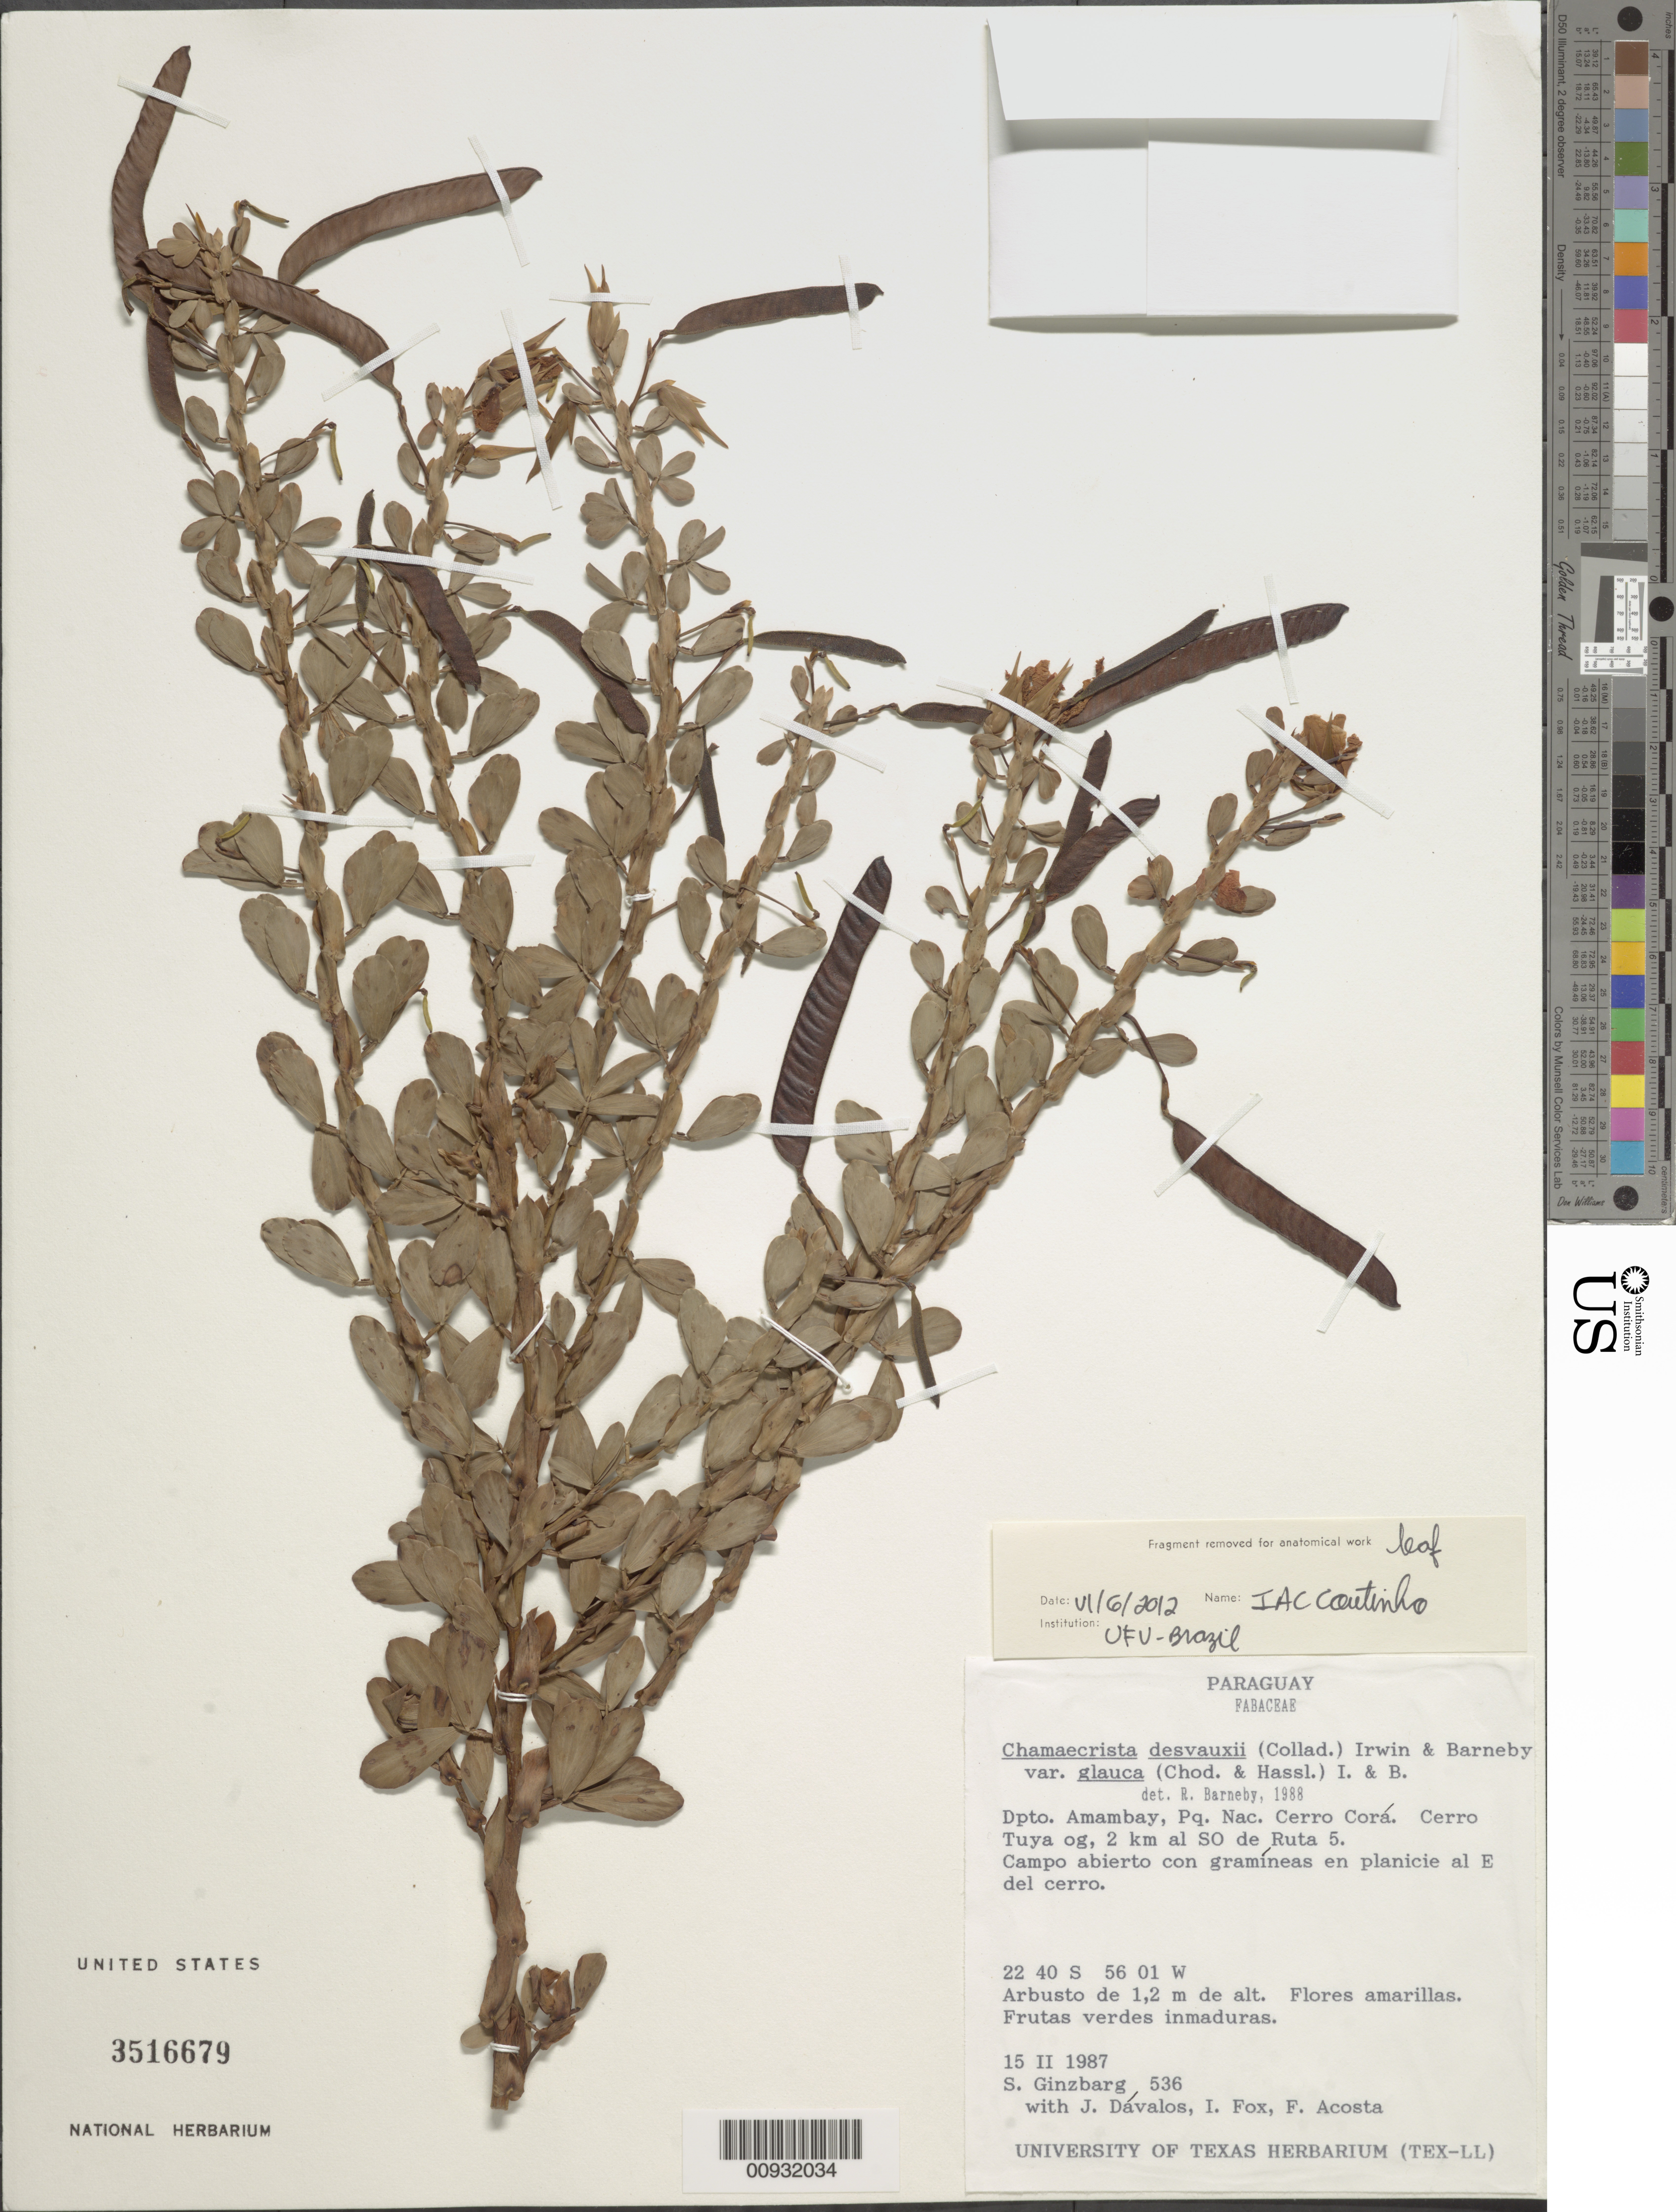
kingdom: Plantae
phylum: Tracheophyta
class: Magnoliopsida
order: Fabales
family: Fabaceae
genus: Chamaecrista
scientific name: Chamaecrista desvauxii var. glauca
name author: (Hassl.) H.S. Irwin & Barneby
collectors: S. Ginzbarg, J. Davalos, I. Fox & F. Acosta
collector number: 536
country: Paraguay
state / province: Amambay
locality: Pq. Nac. Cerro Cora, Cerro Tuya, S of Ruta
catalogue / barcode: US 3516679